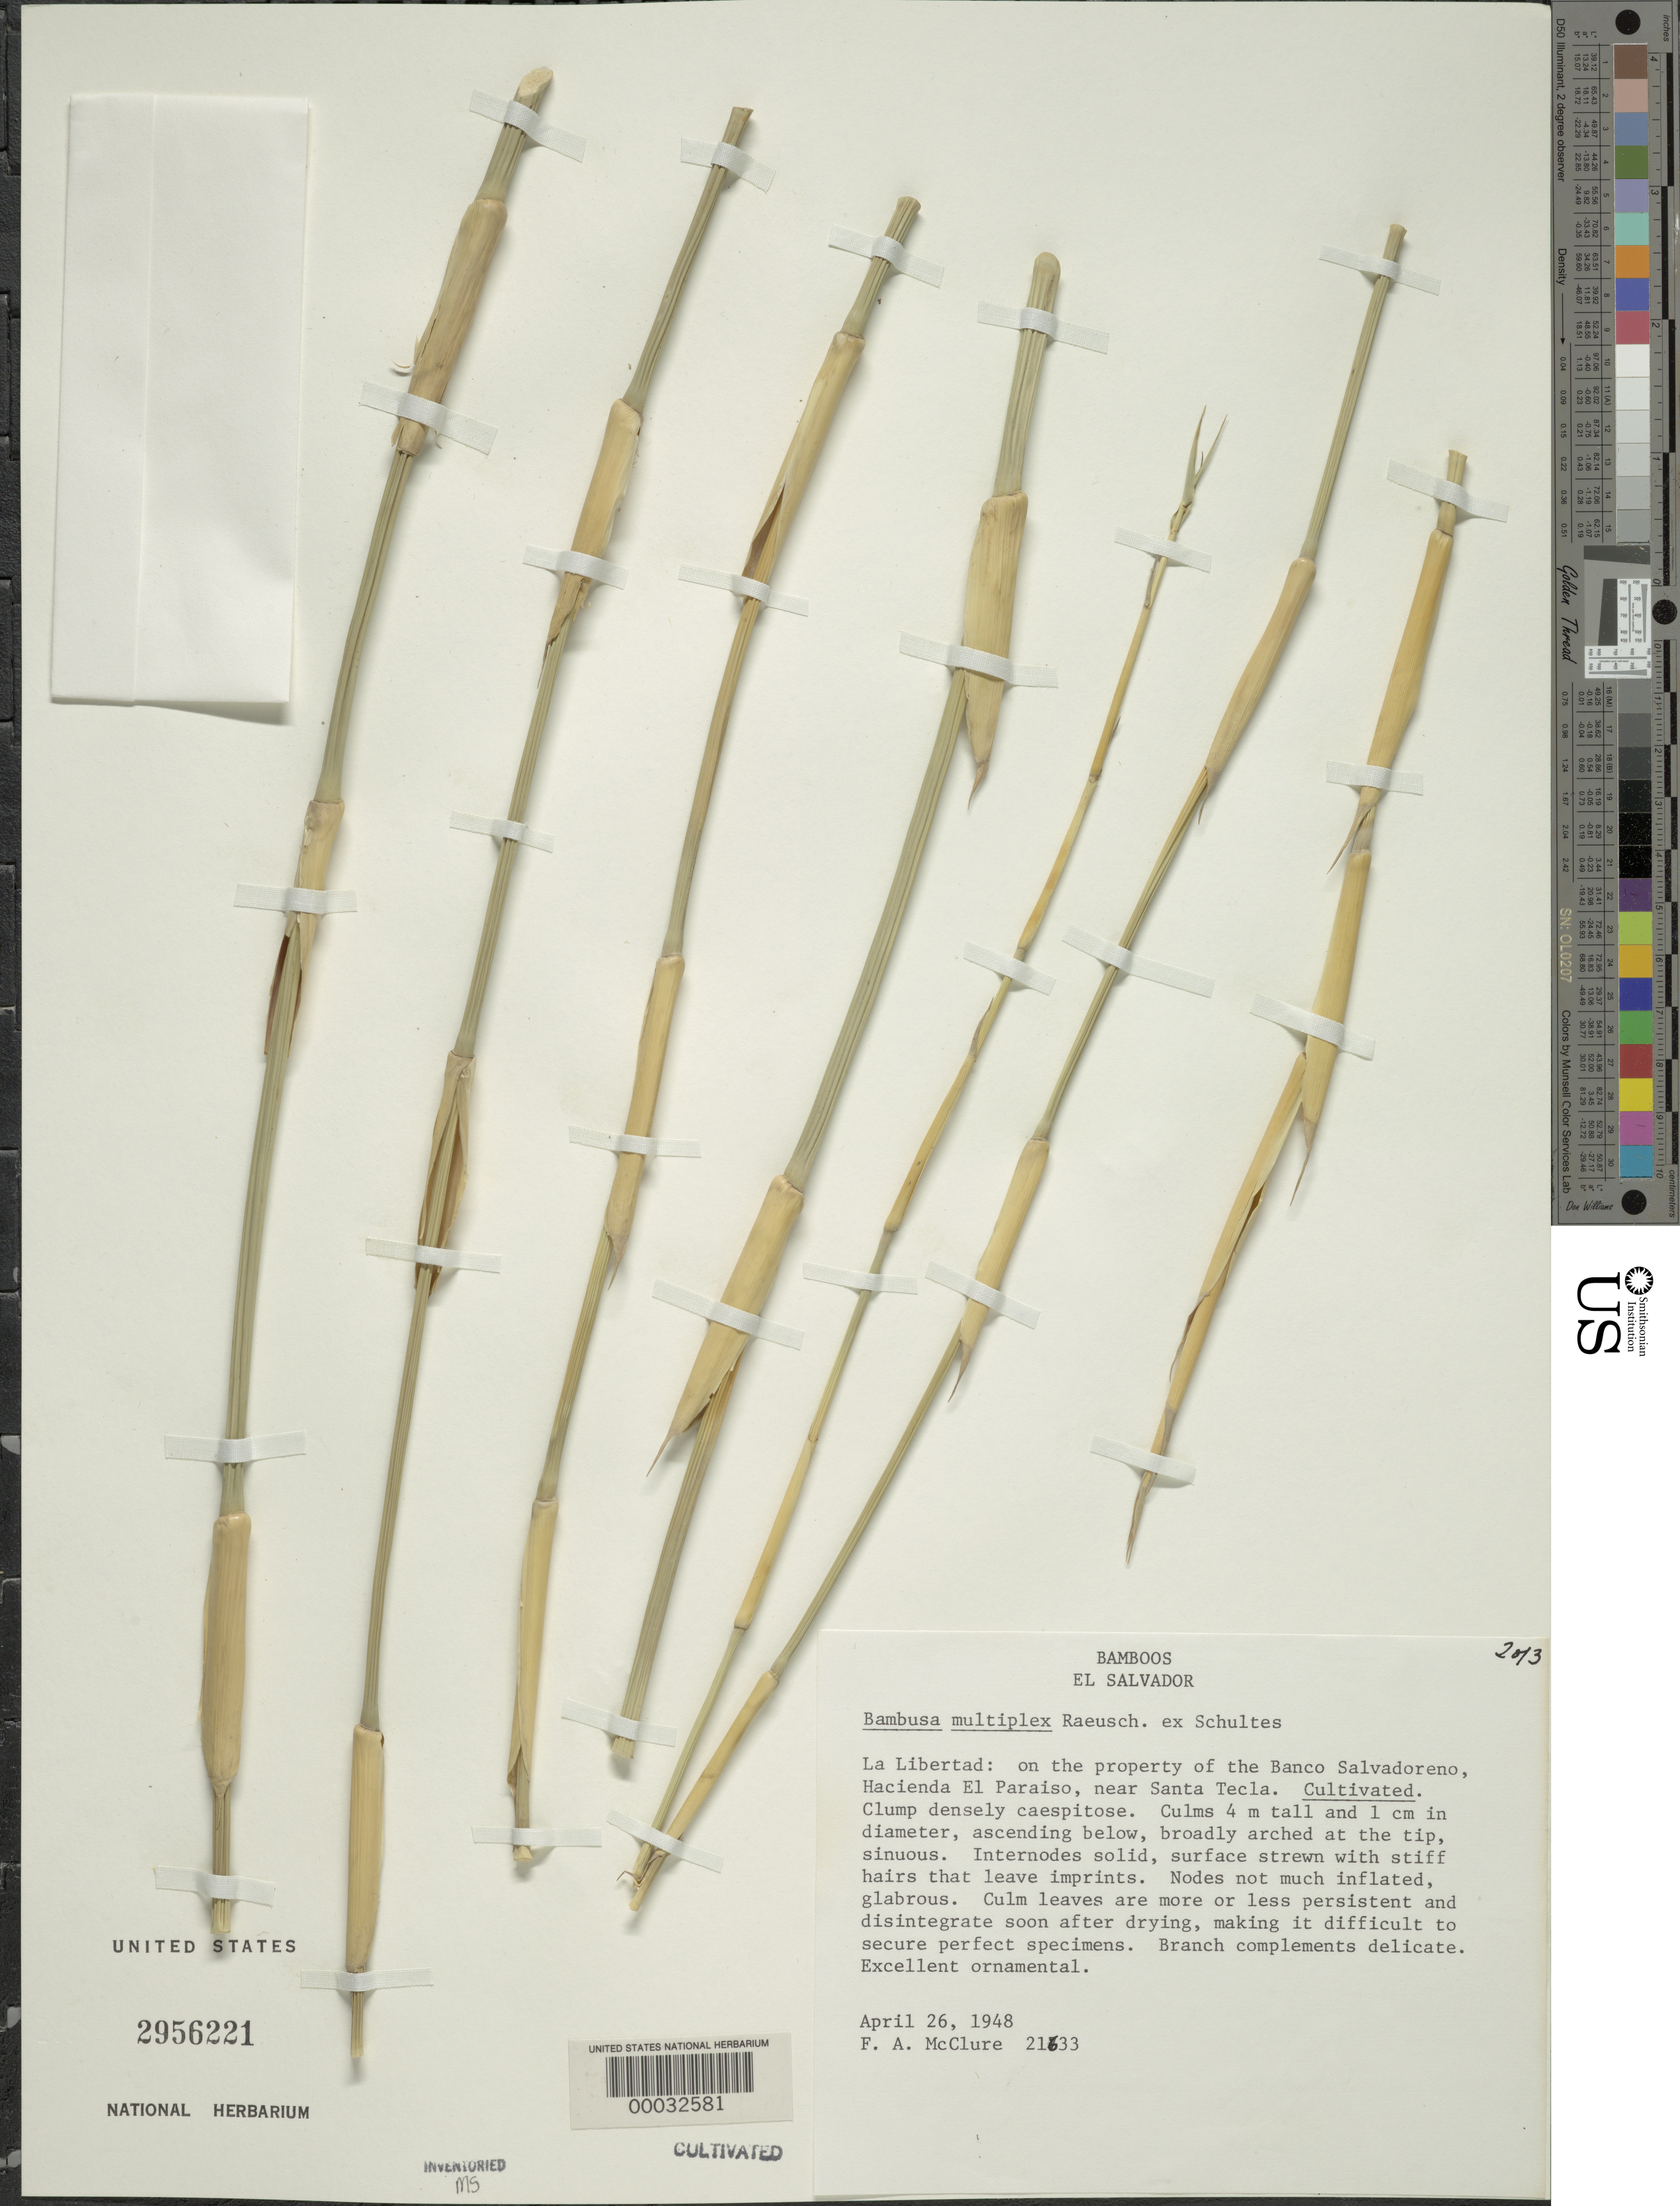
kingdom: Plantae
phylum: Tracheophyta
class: Liliopsida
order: Poales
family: Poaceae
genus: Bambusa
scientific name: Bambusa multiplex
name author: (Lour.) Raeusch. ex Schult. & Schult. f.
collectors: F. A. McClure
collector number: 21633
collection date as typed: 26 Apr 1948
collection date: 1948-04-26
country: El Salvador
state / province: La Libertad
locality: Banco salvadoreno, hacienda el paraiso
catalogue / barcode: US 2956221